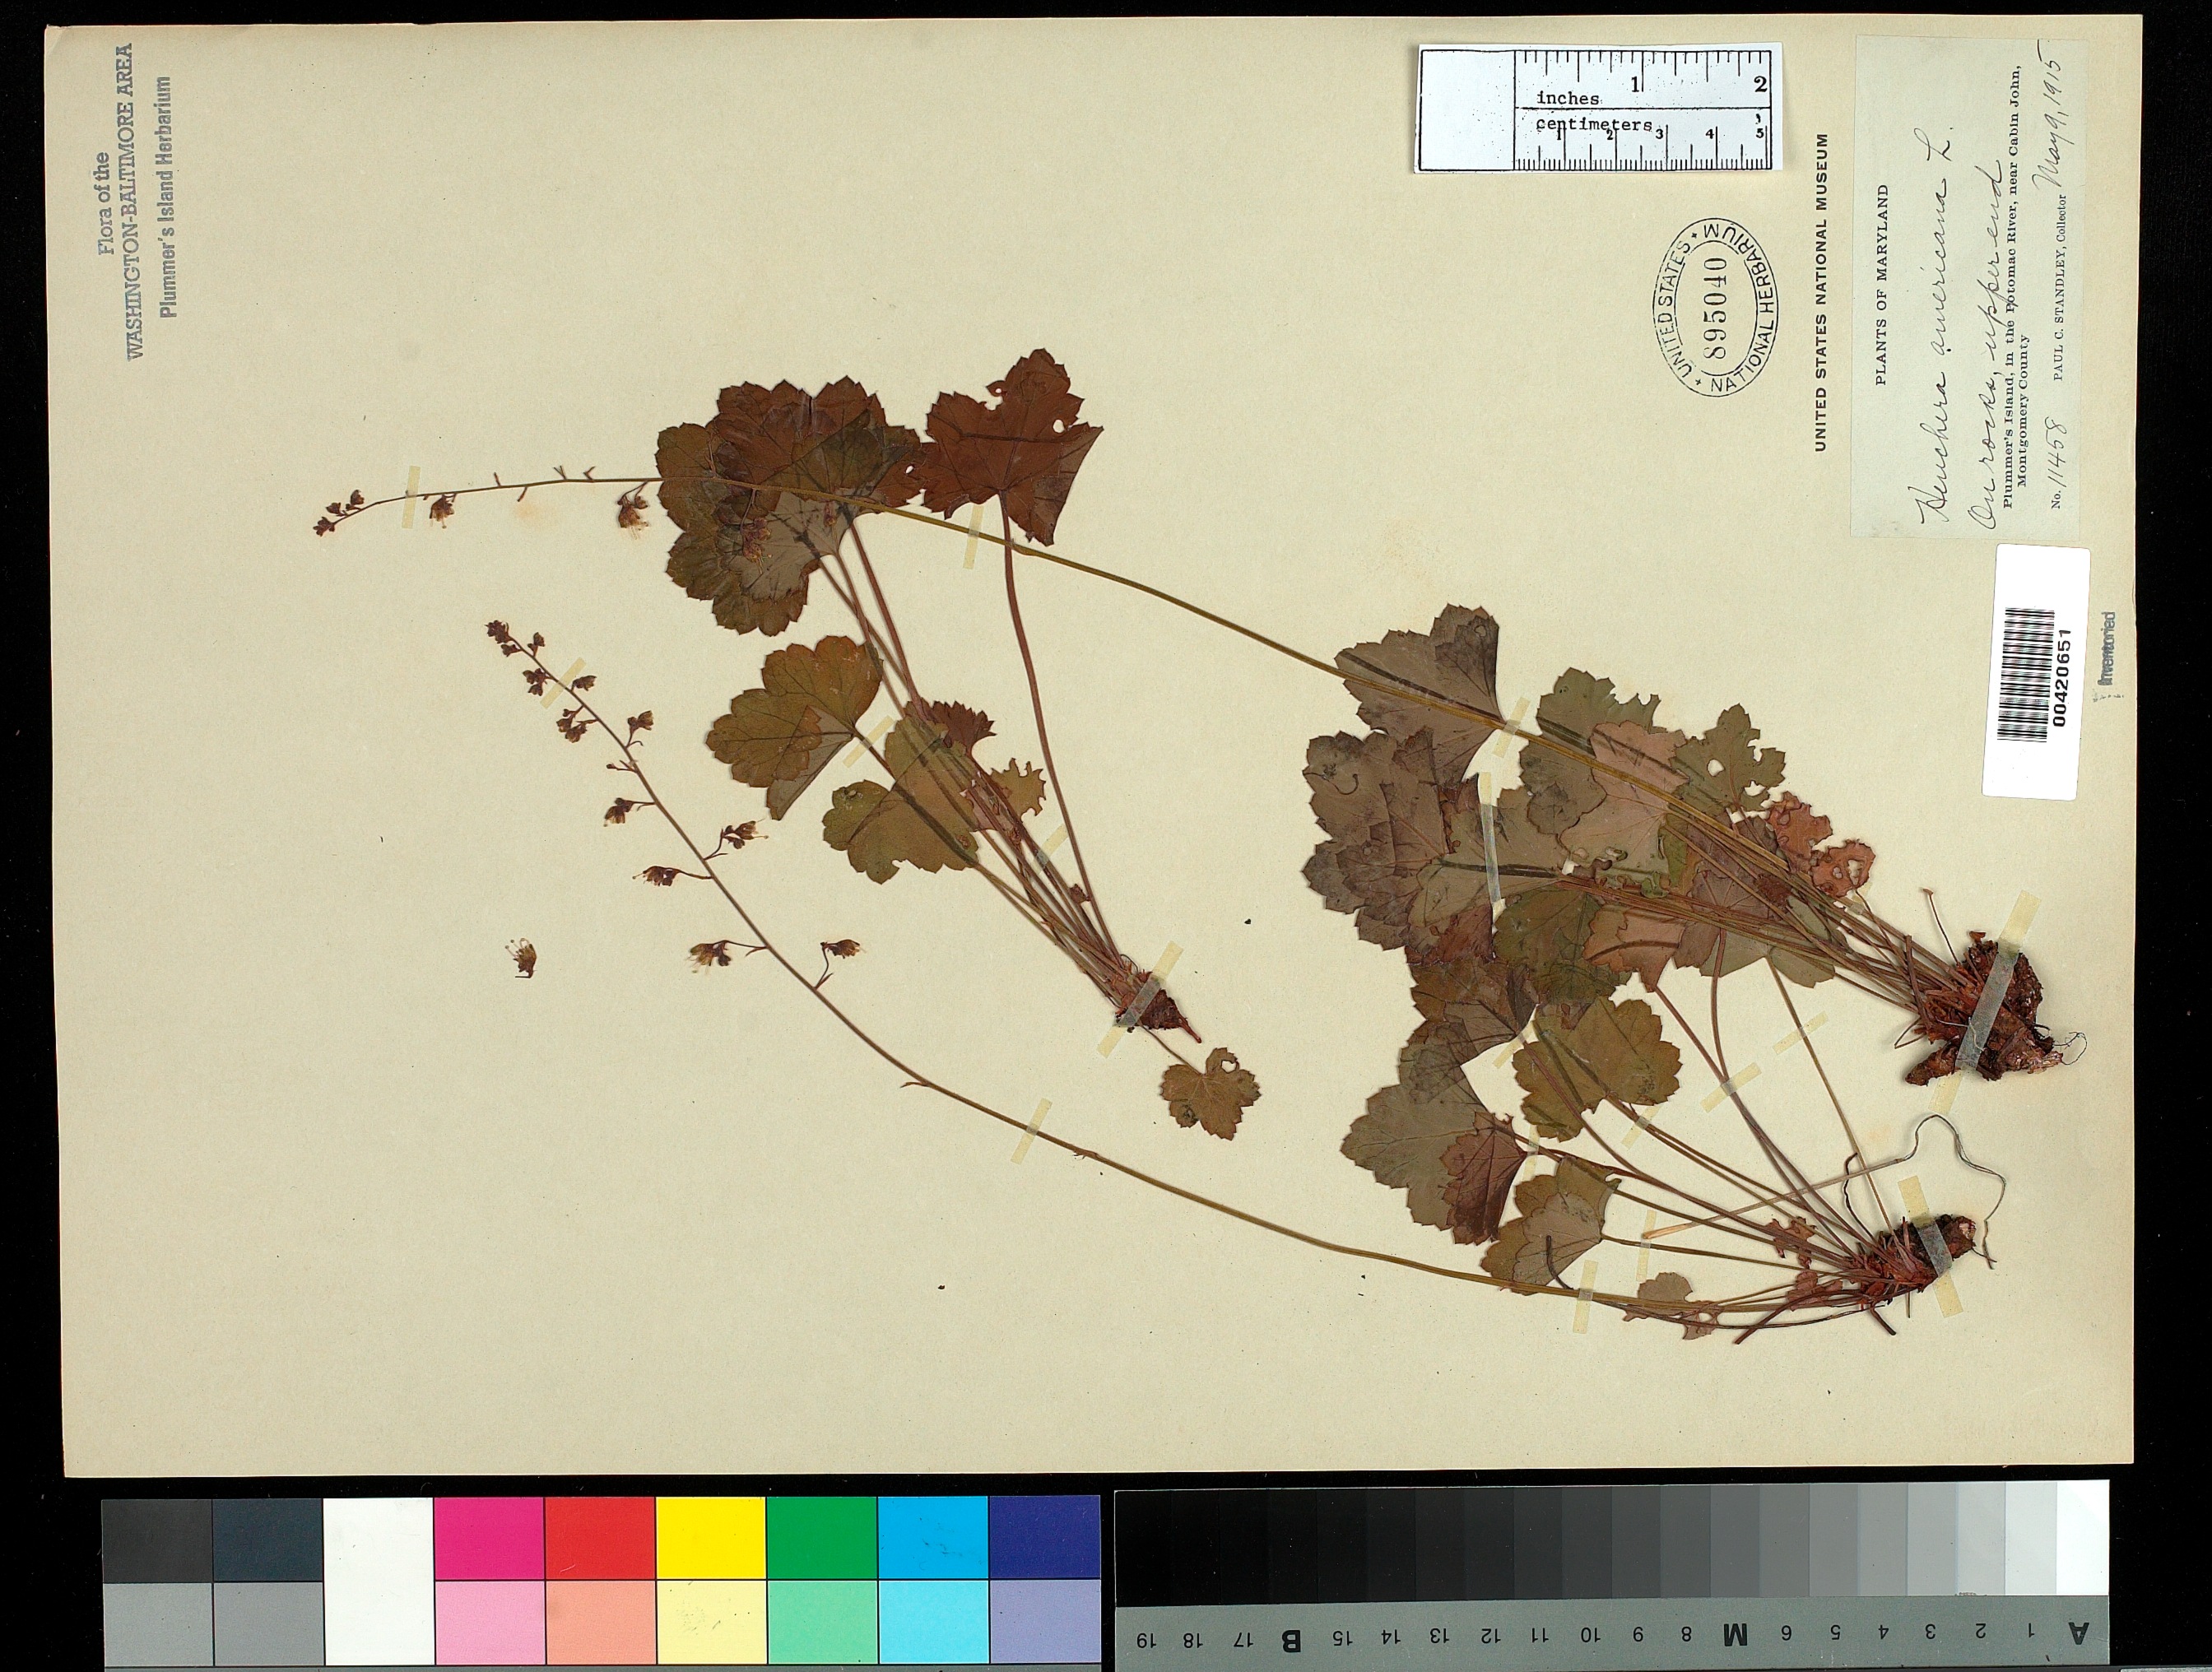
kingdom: Plantae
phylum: Tracheophyta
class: Magnoliopsida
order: Saxifragales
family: Saxifragaceae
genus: Heuchera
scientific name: Heuchera americana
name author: L.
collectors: P. C. Standley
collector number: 11458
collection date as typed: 09 May 1915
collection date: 1915-05-09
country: United States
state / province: Maryland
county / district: Montgomery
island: Plummers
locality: Plummer's Island; Upper end C. & O. Canal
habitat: Onrocks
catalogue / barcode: US 895040